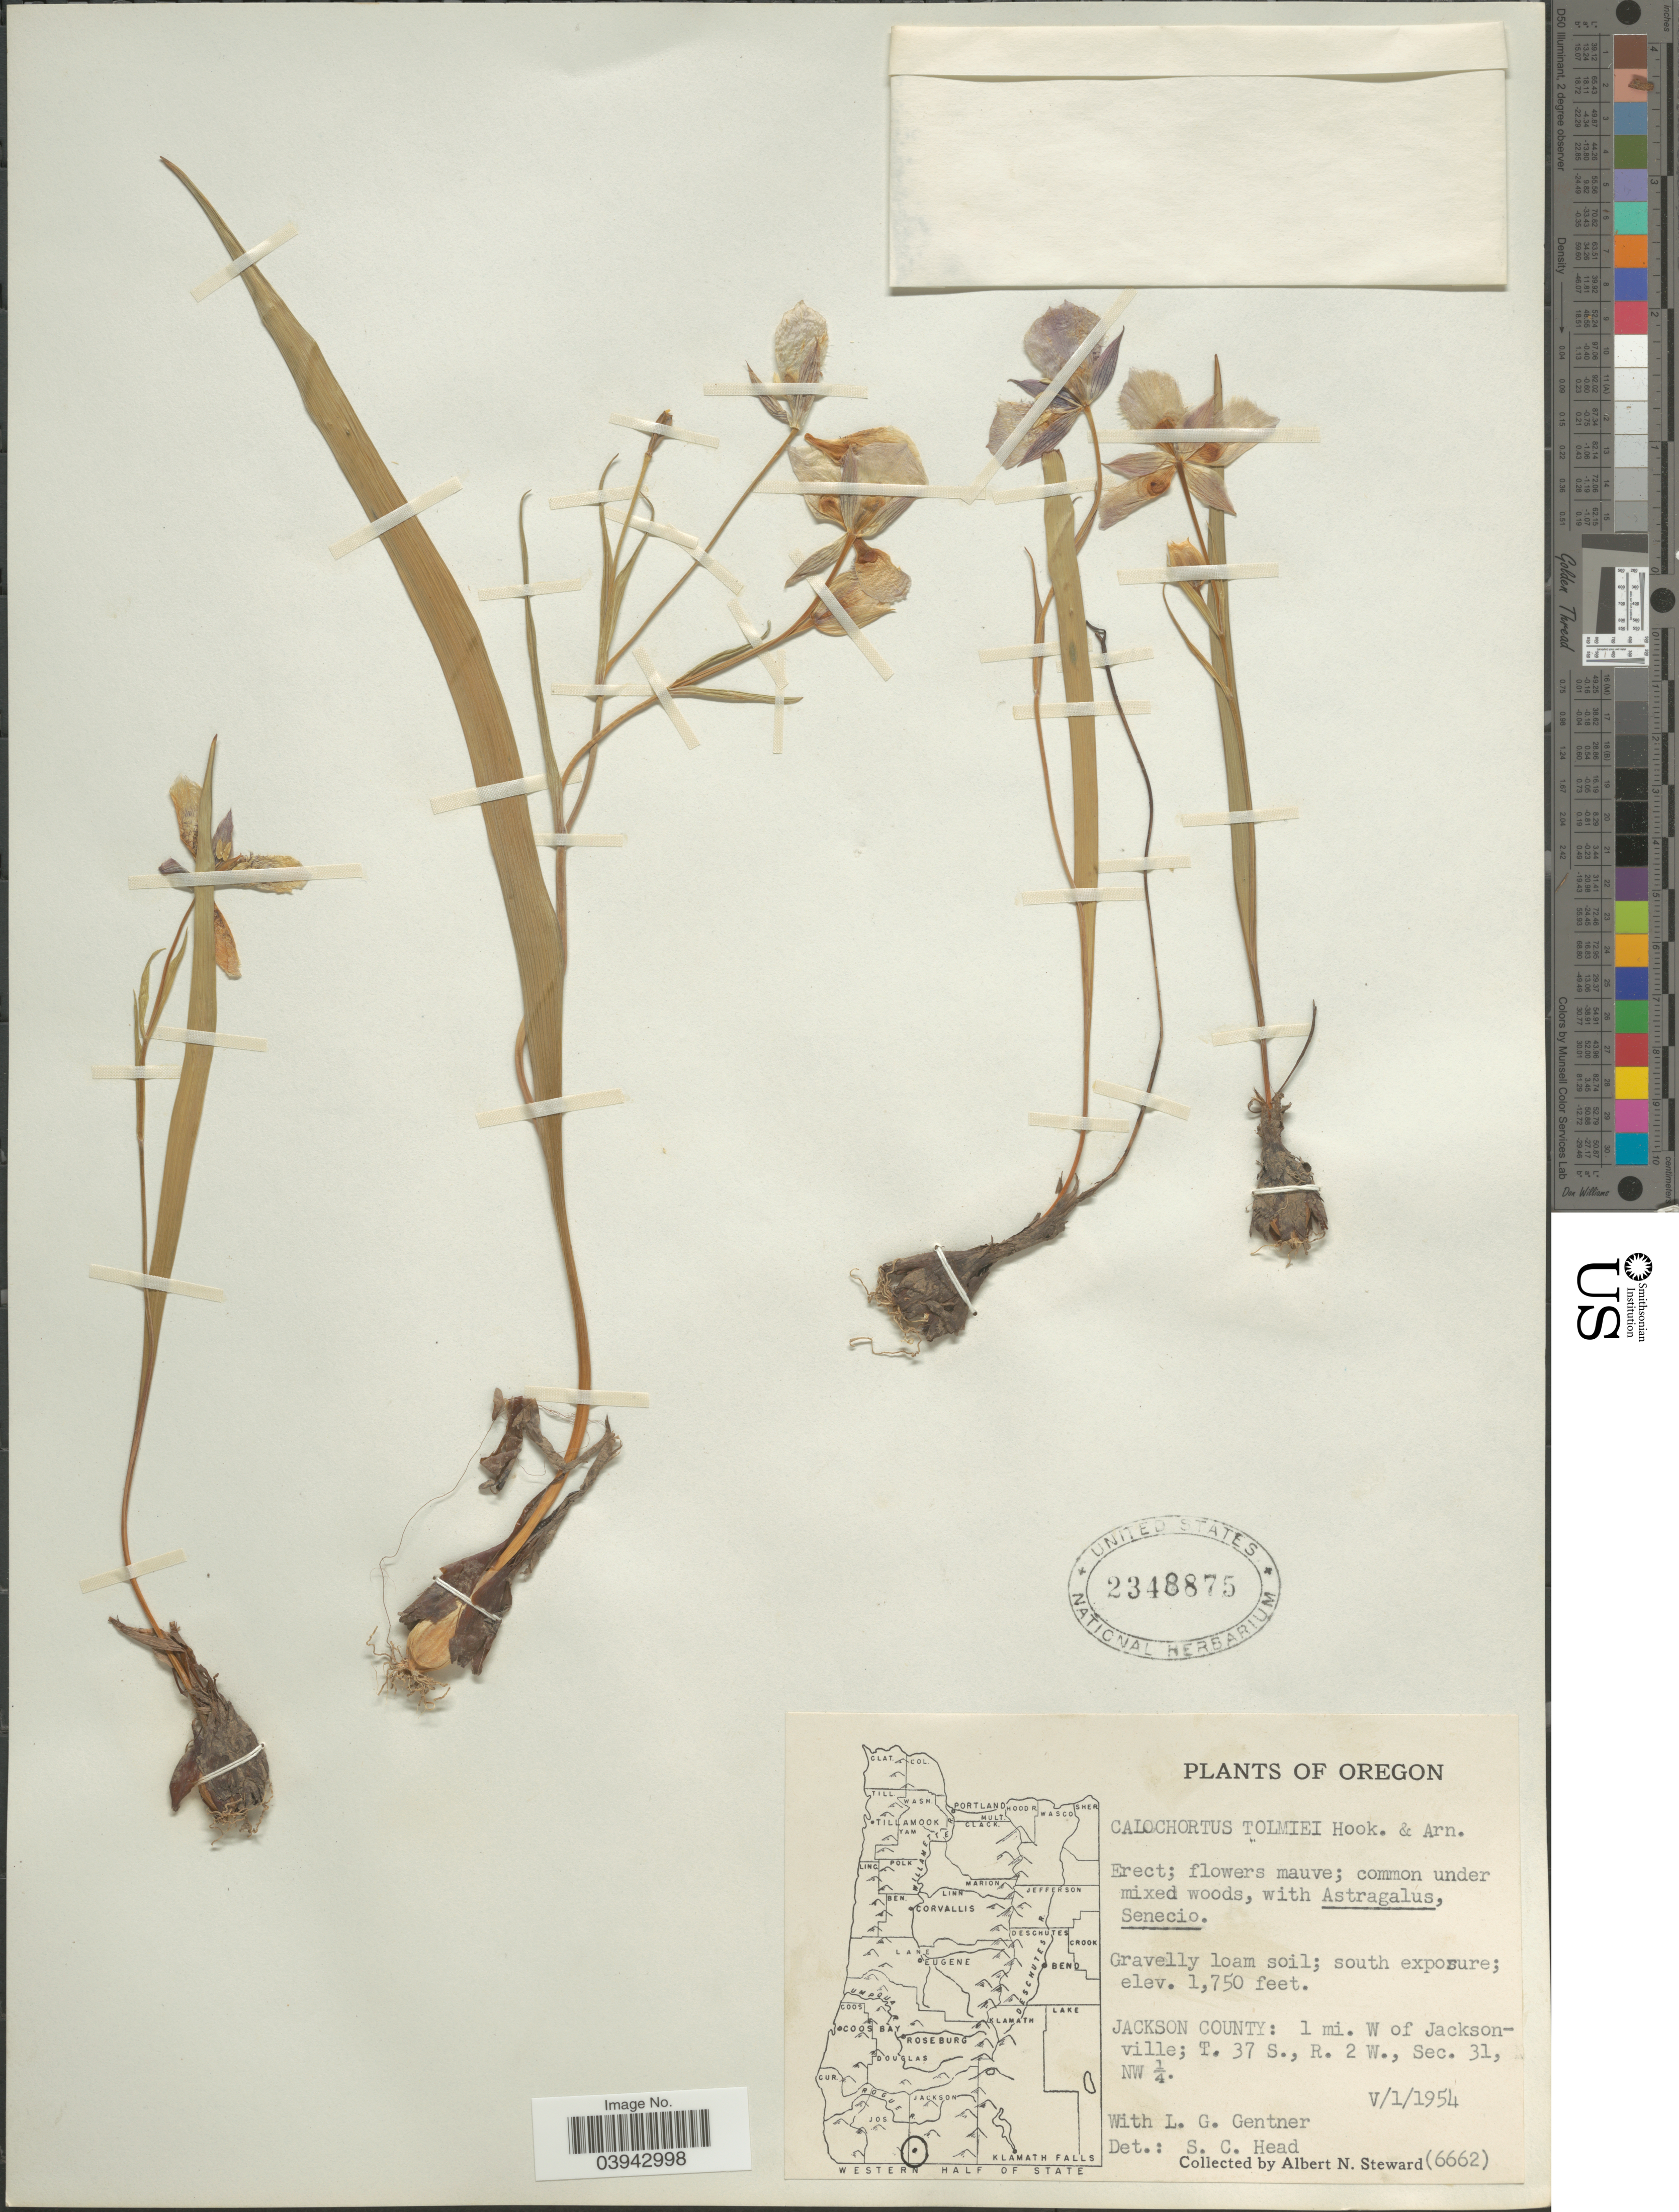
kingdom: Plantae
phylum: Tracheophyta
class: Liliopsida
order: Liliales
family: Liliaceae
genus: Calochortus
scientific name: Calochortus tolmiei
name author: Hook. & Arn.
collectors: A. N. Steward & L. Gentner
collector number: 6662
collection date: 1954-05-01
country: United States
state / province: Oregon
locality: Jackson County: 1 mi. W of Jacksonville; T. 37 S., R. 2 W., Sec. 31, NW ¼.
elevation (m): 533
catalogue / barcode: US 2348875